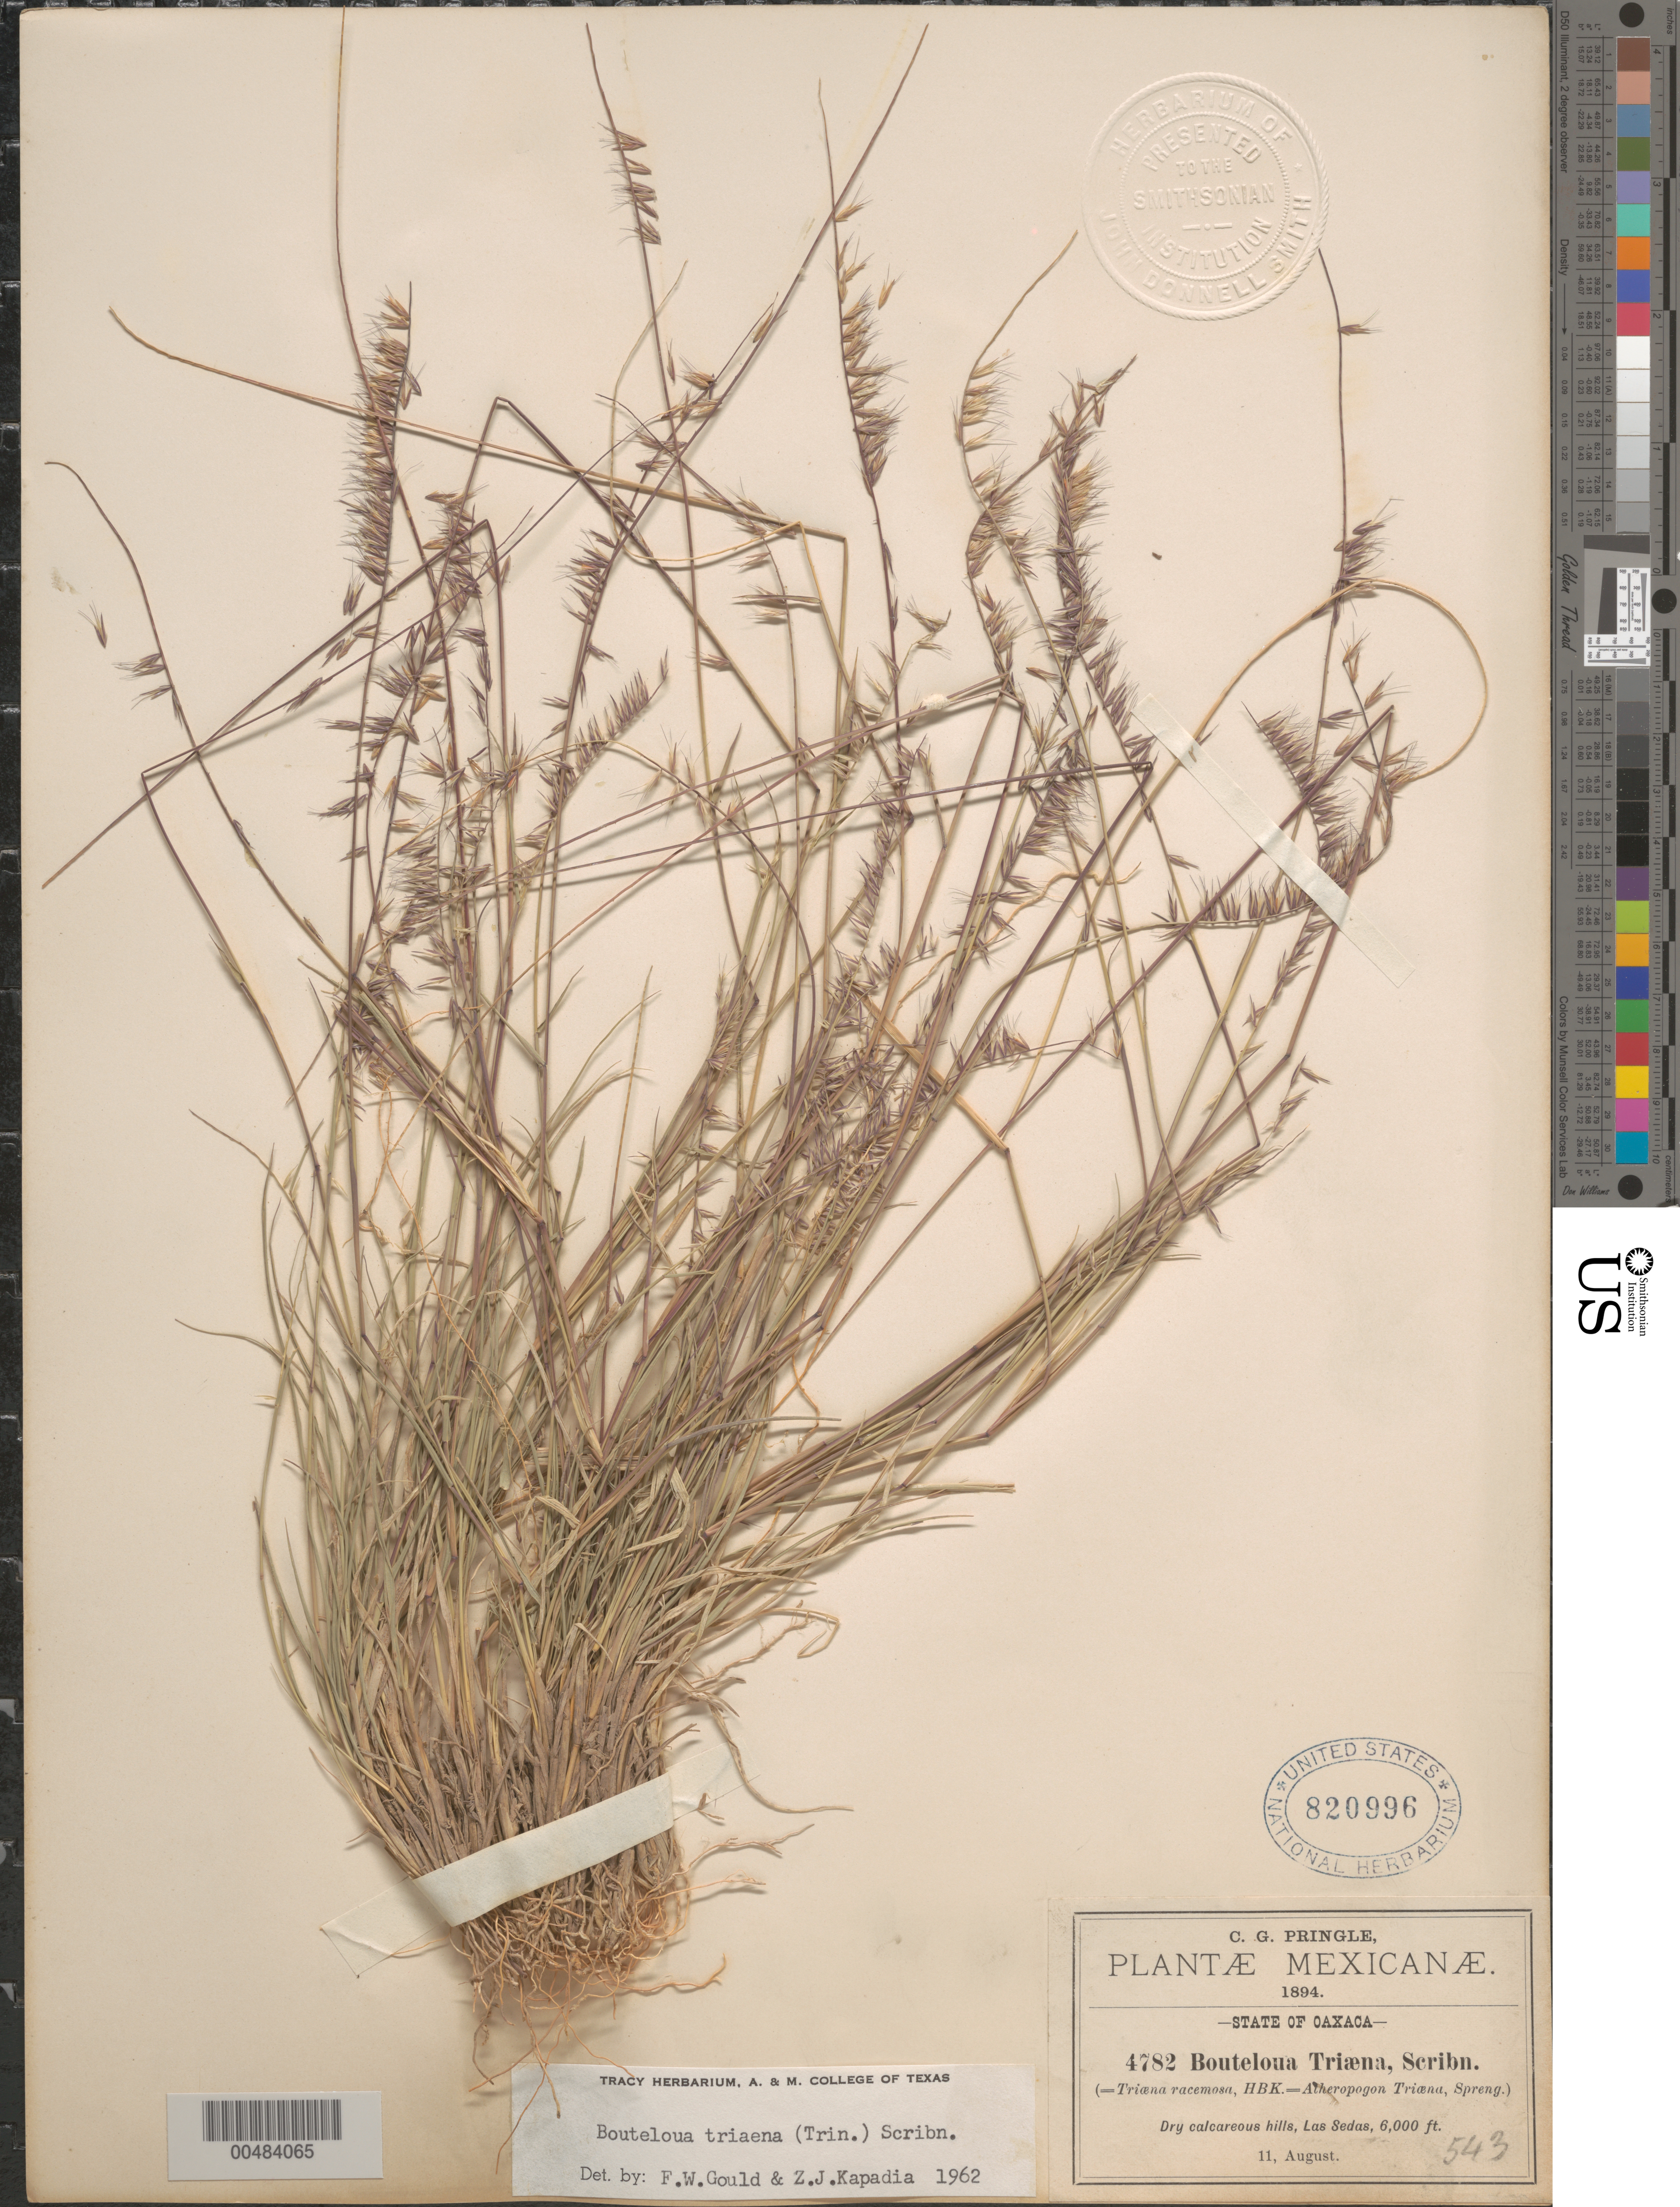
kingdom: Plantae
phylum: Tracheophyta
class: Liliopsida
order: Poales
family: Poaceae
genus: Bouteloua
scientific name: Bouteloua triaena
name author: (Trin. ex Spreng.) Scribn.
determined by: Gould, F. W.; Kapadia, Zarir J.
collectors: C. G. Pringle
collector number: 4782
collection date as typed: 11 Aug 1894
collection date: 1894-08-11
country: Mexico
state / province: Oaxaca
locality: Las Sedas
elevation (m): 1829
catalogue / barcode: US 820996